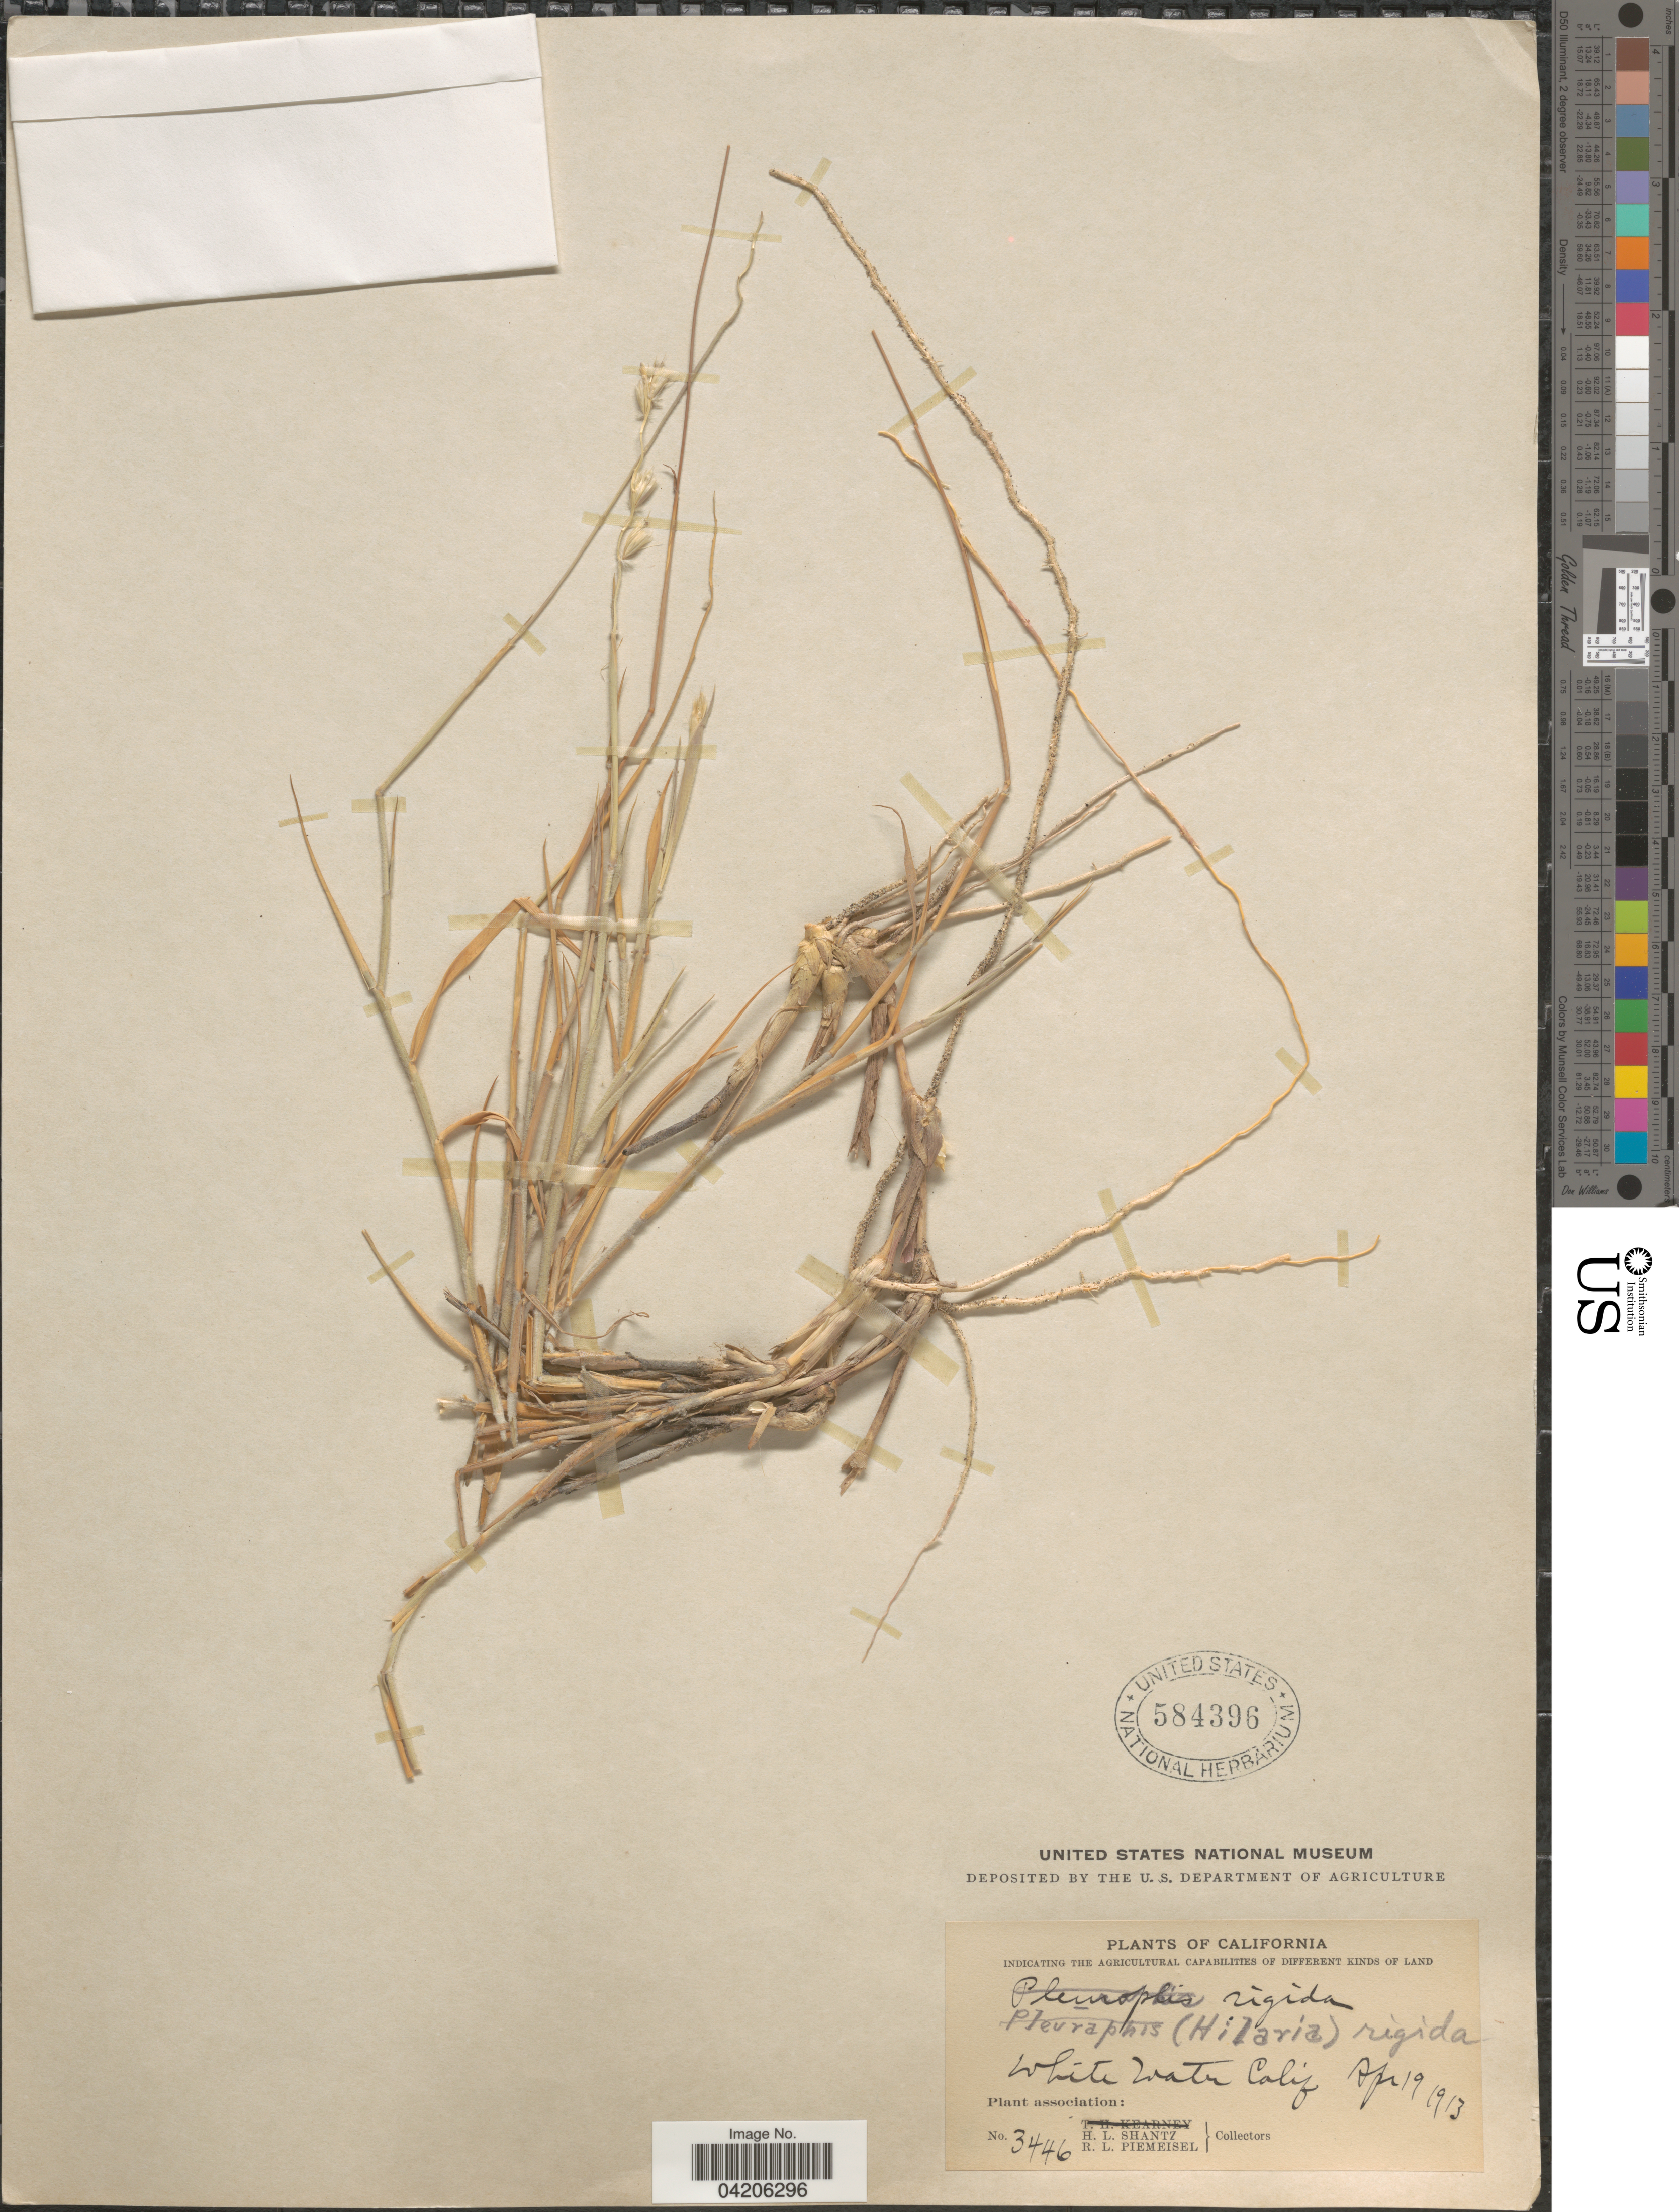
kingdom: Plantae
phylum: Tracheophyta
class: Liliopsida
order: Poales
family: Poaceae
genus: Hilaria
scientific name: Hilaria rigida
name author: (Thurb.) Benth. ex Scribn.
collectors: H. Shantz & R. L. Piemeisel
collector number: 3446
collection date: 1913-04-19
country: United States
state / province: California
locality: White Water Calif.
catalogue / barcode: US 584396